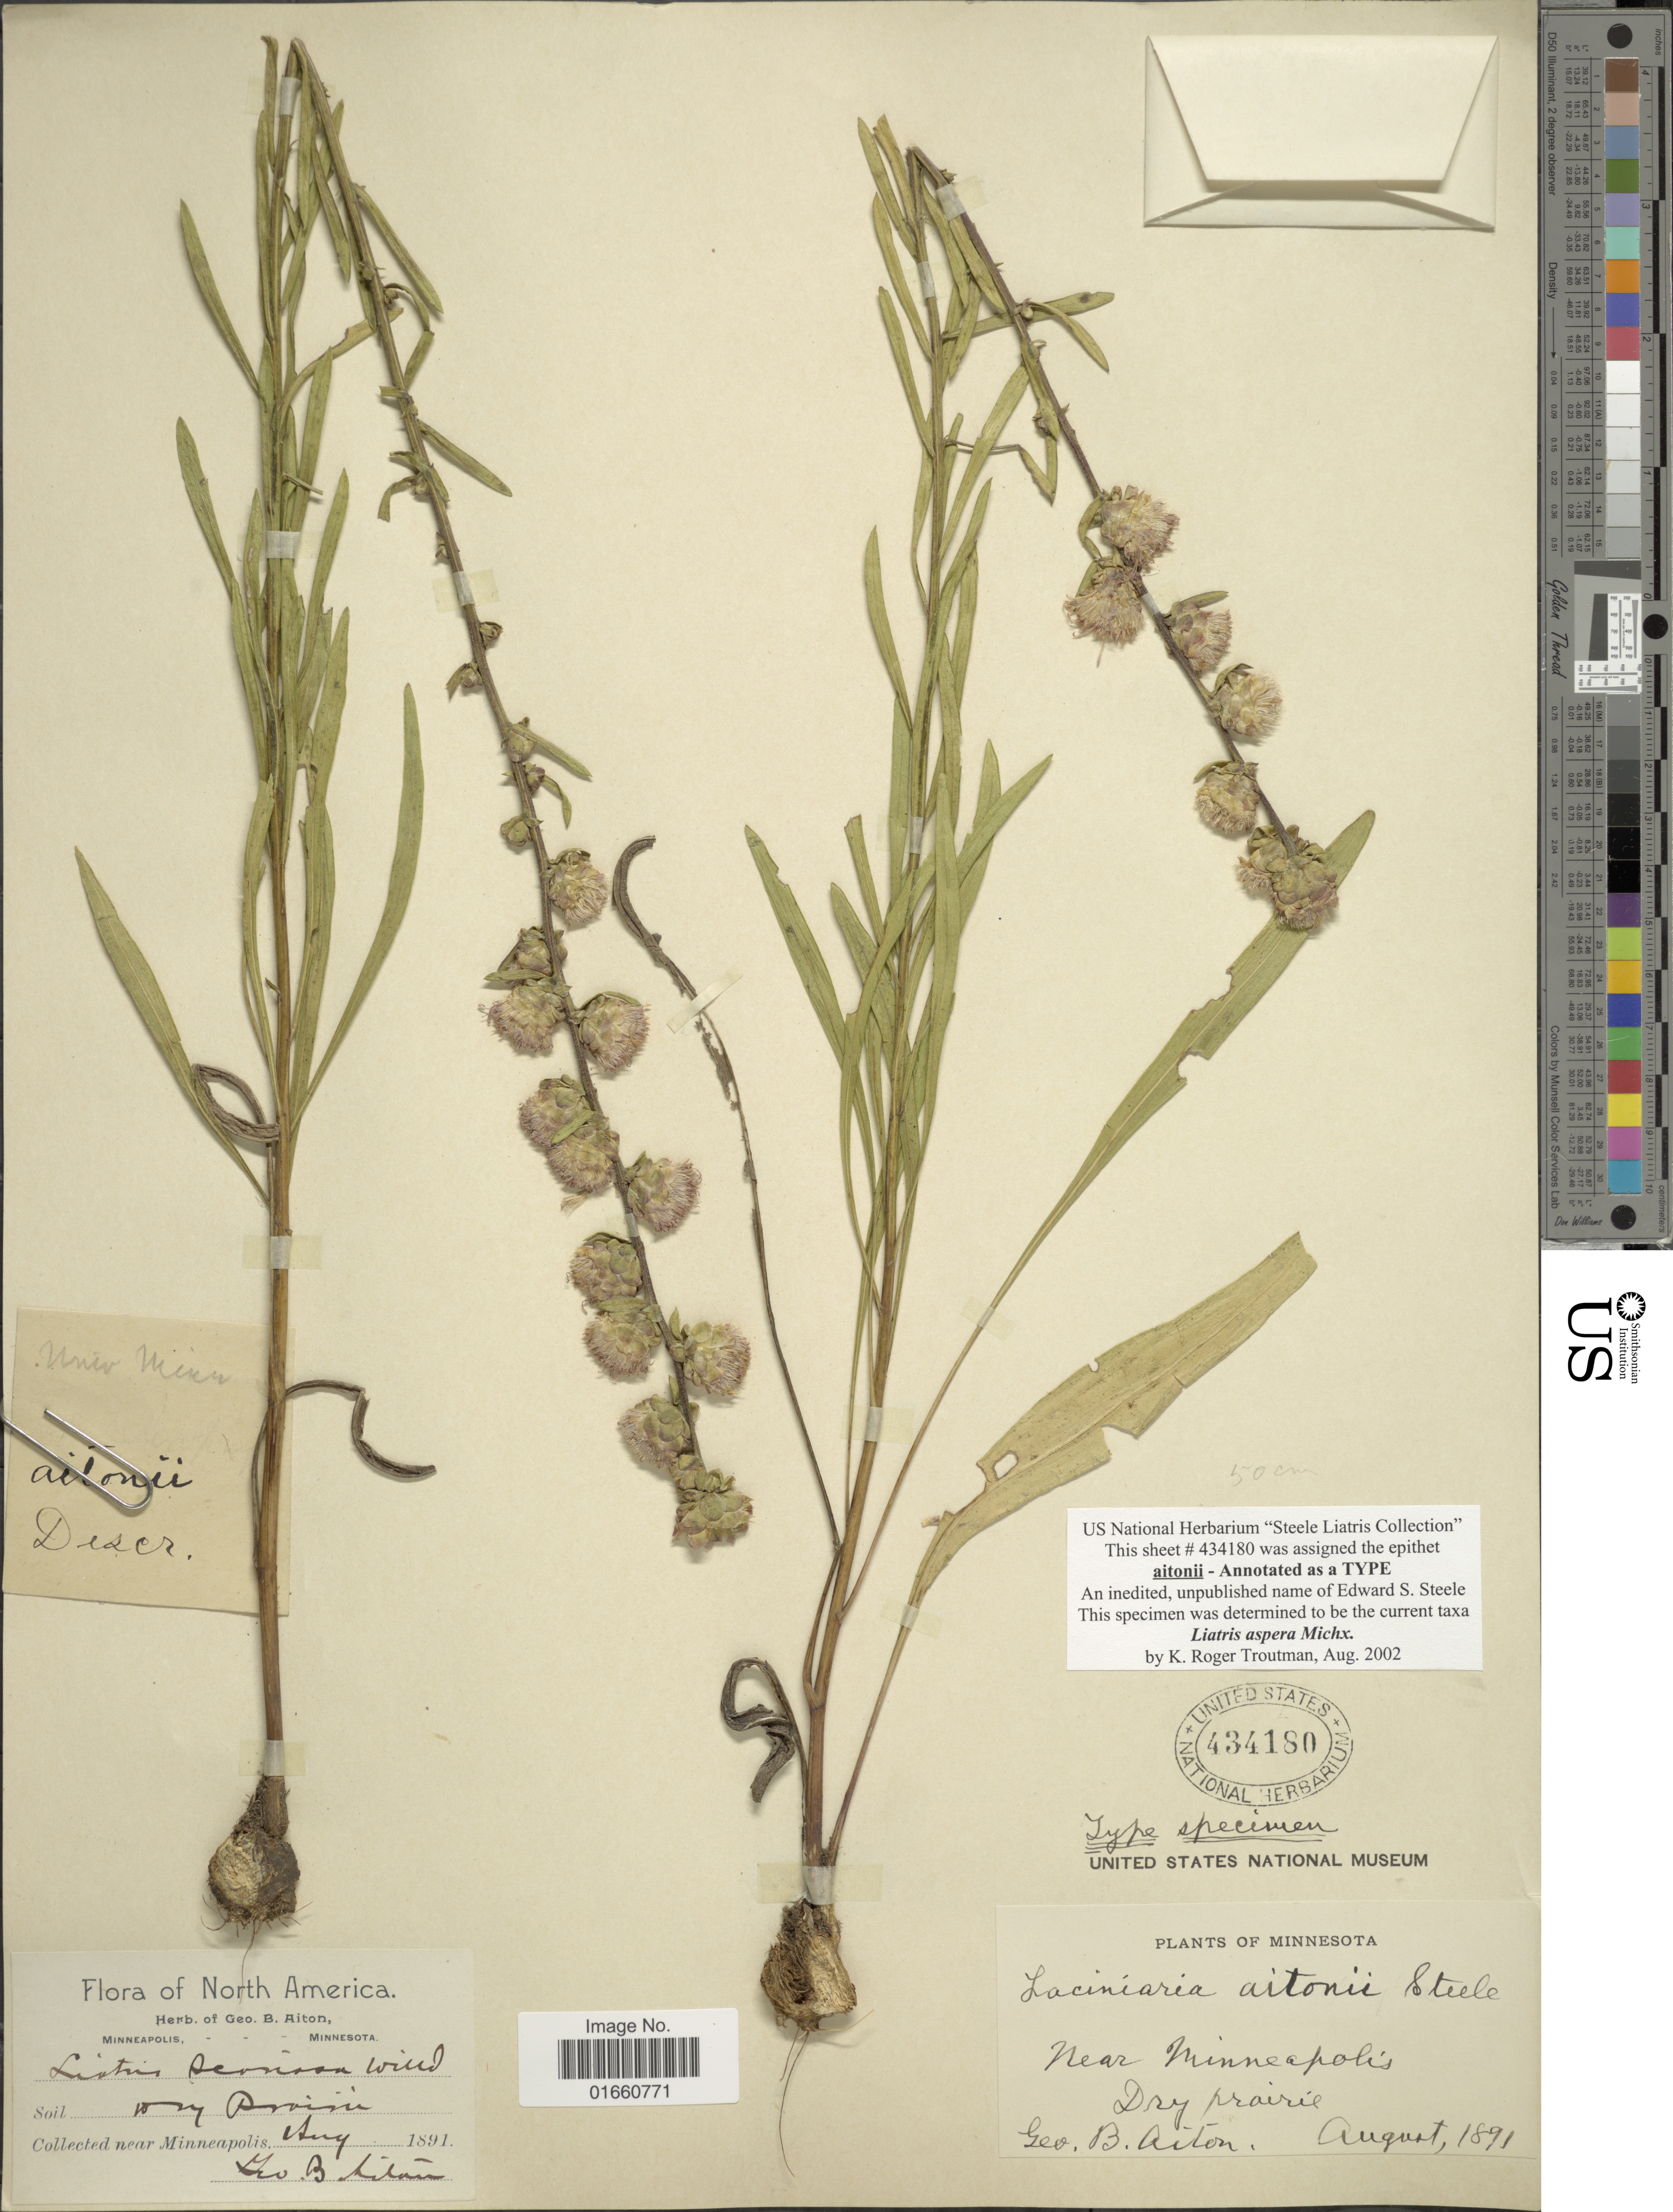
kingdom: Plantae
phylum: Tracheophyta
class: Magnoliopsida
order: Asterales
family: Asteraceae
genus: Liatris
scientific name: Liatris aspera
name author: Michx.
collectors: G. B. Aiton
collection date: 1891-08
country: United States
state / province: Minnesota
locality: Near Minneapolis, Dry prairie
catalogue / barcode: US 434180